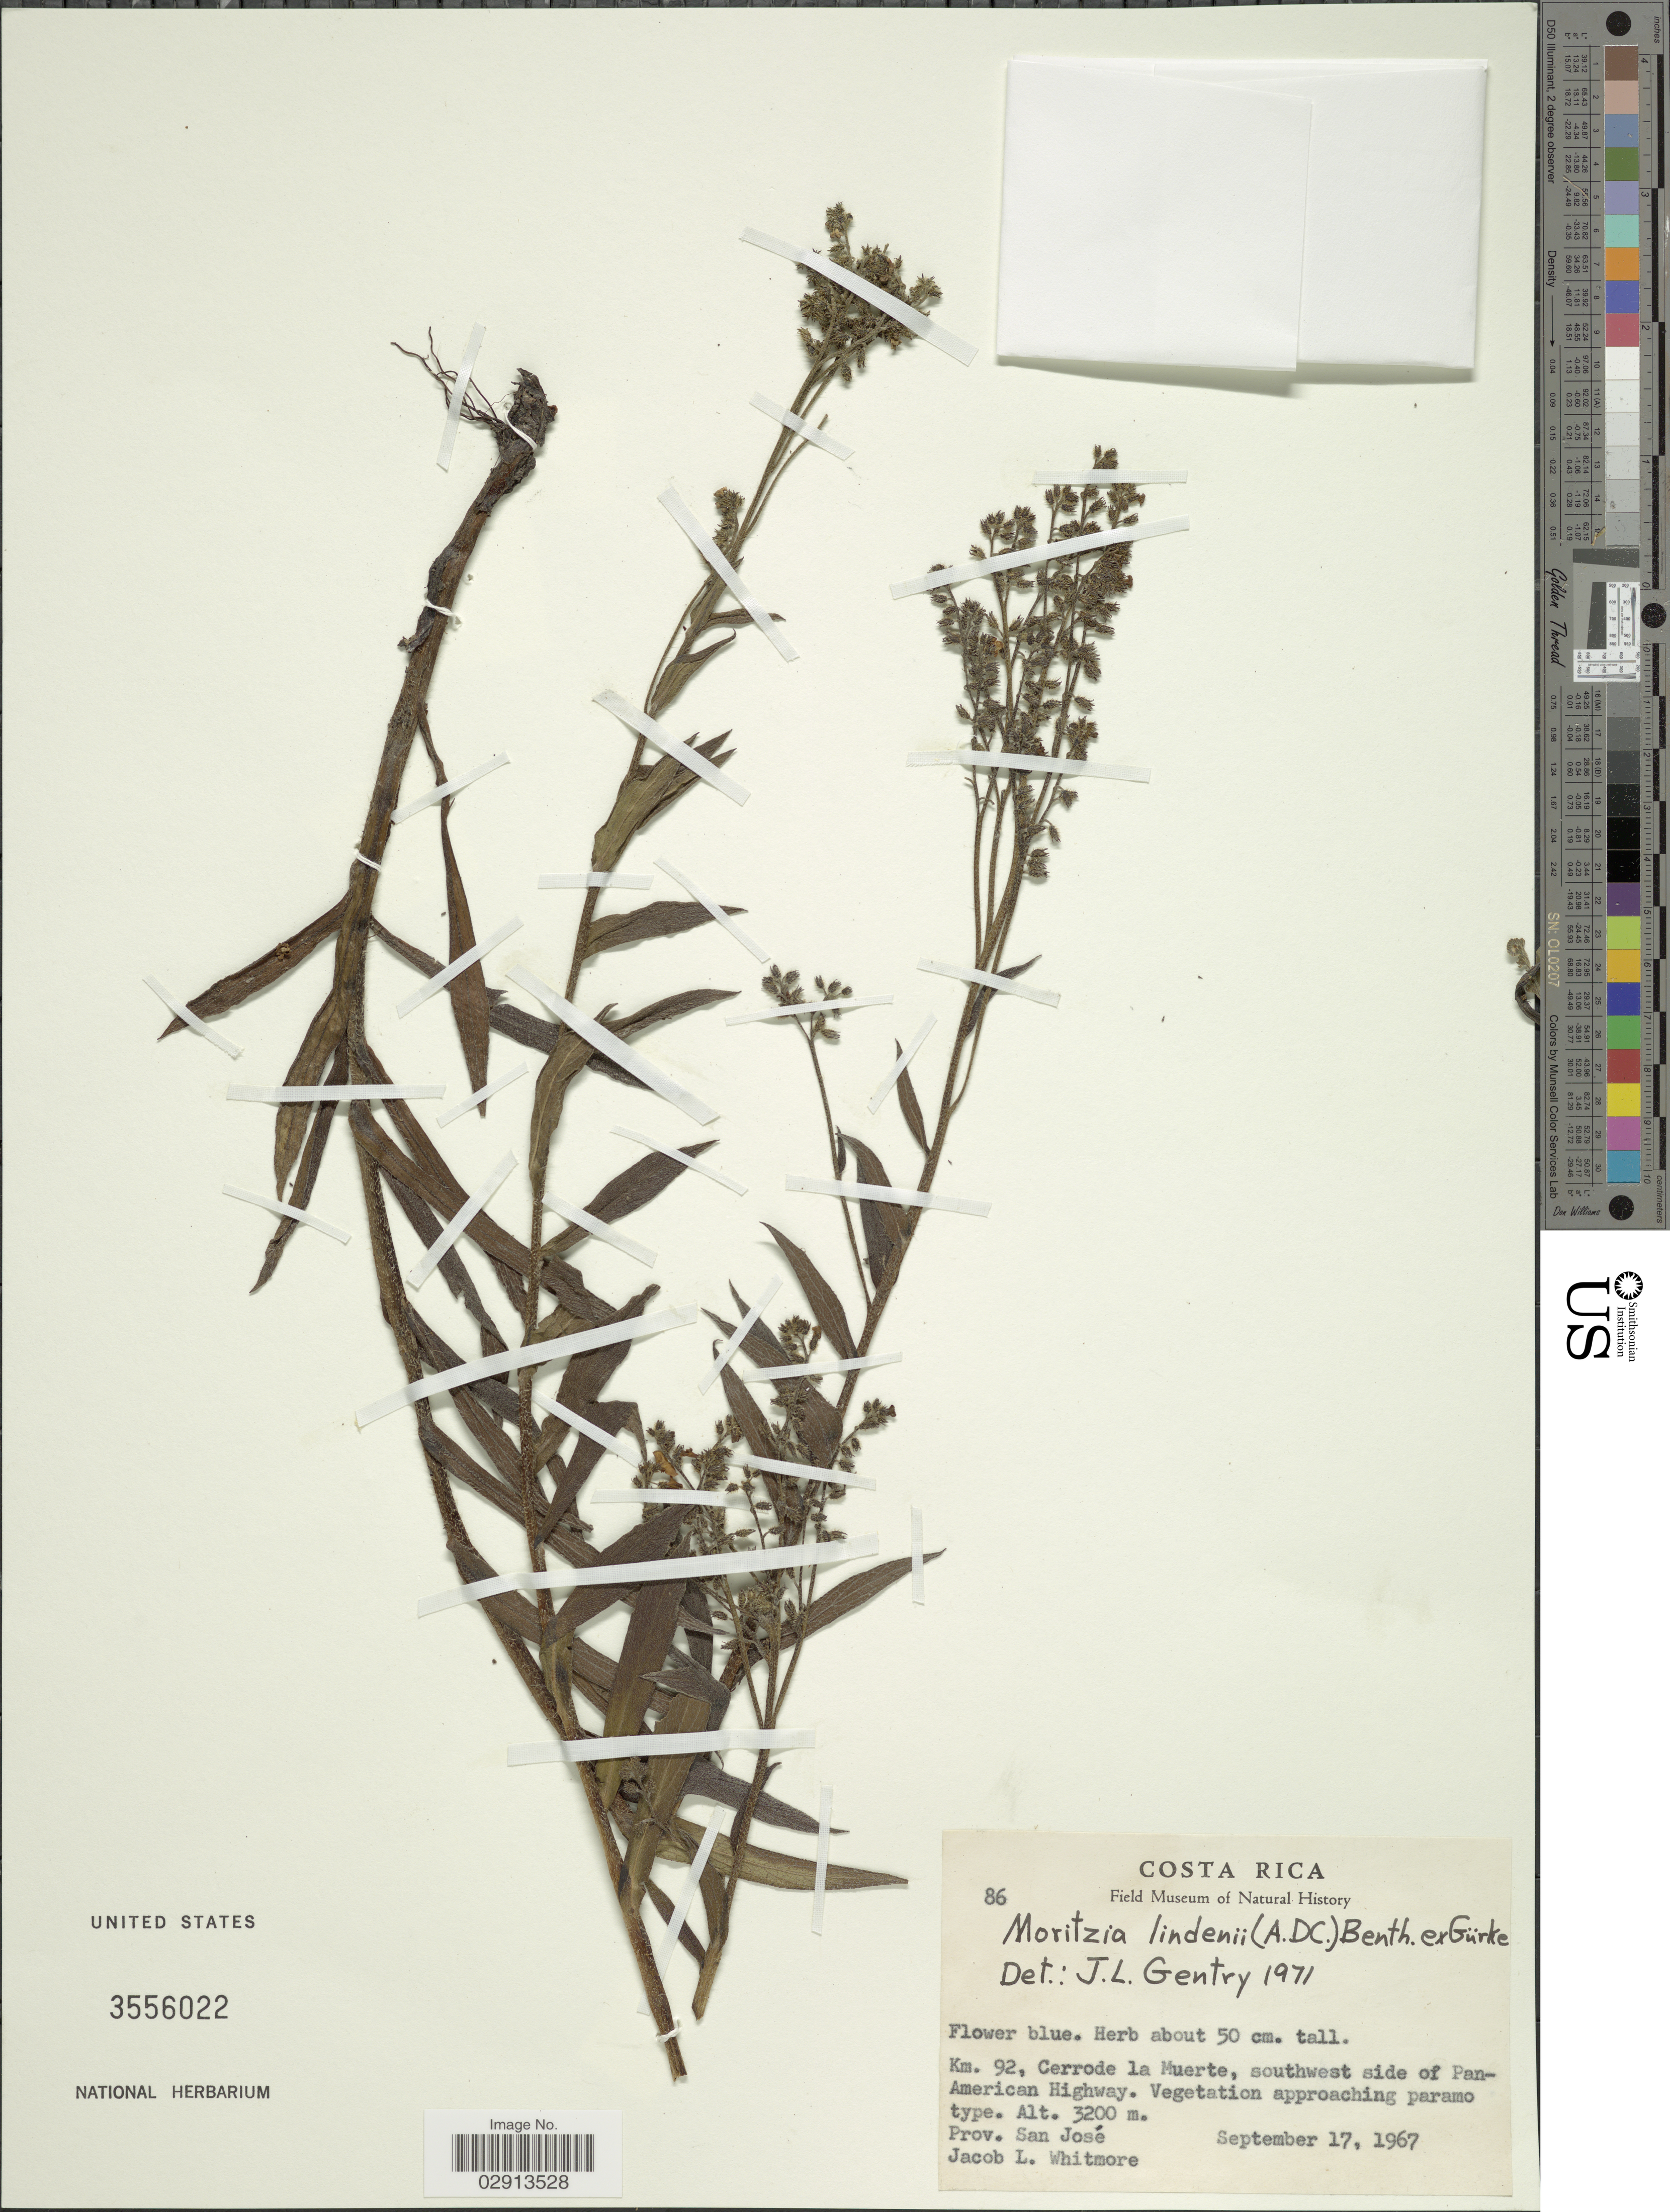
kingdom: Plantae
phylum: Tracheophyta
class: Magnoliopsida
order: Boraginales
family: Boraginaceae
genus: Moritzia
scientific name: Moritzia lindenii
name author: (DC.) Benth.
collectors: J. Whitmore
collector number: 86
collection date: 1967-09-17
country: Costa Rica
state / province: San José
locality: Km. 92, Cerrode la Muerte, southwest side of Pan-American Highway.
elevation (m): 3200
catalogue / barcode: US 3556022